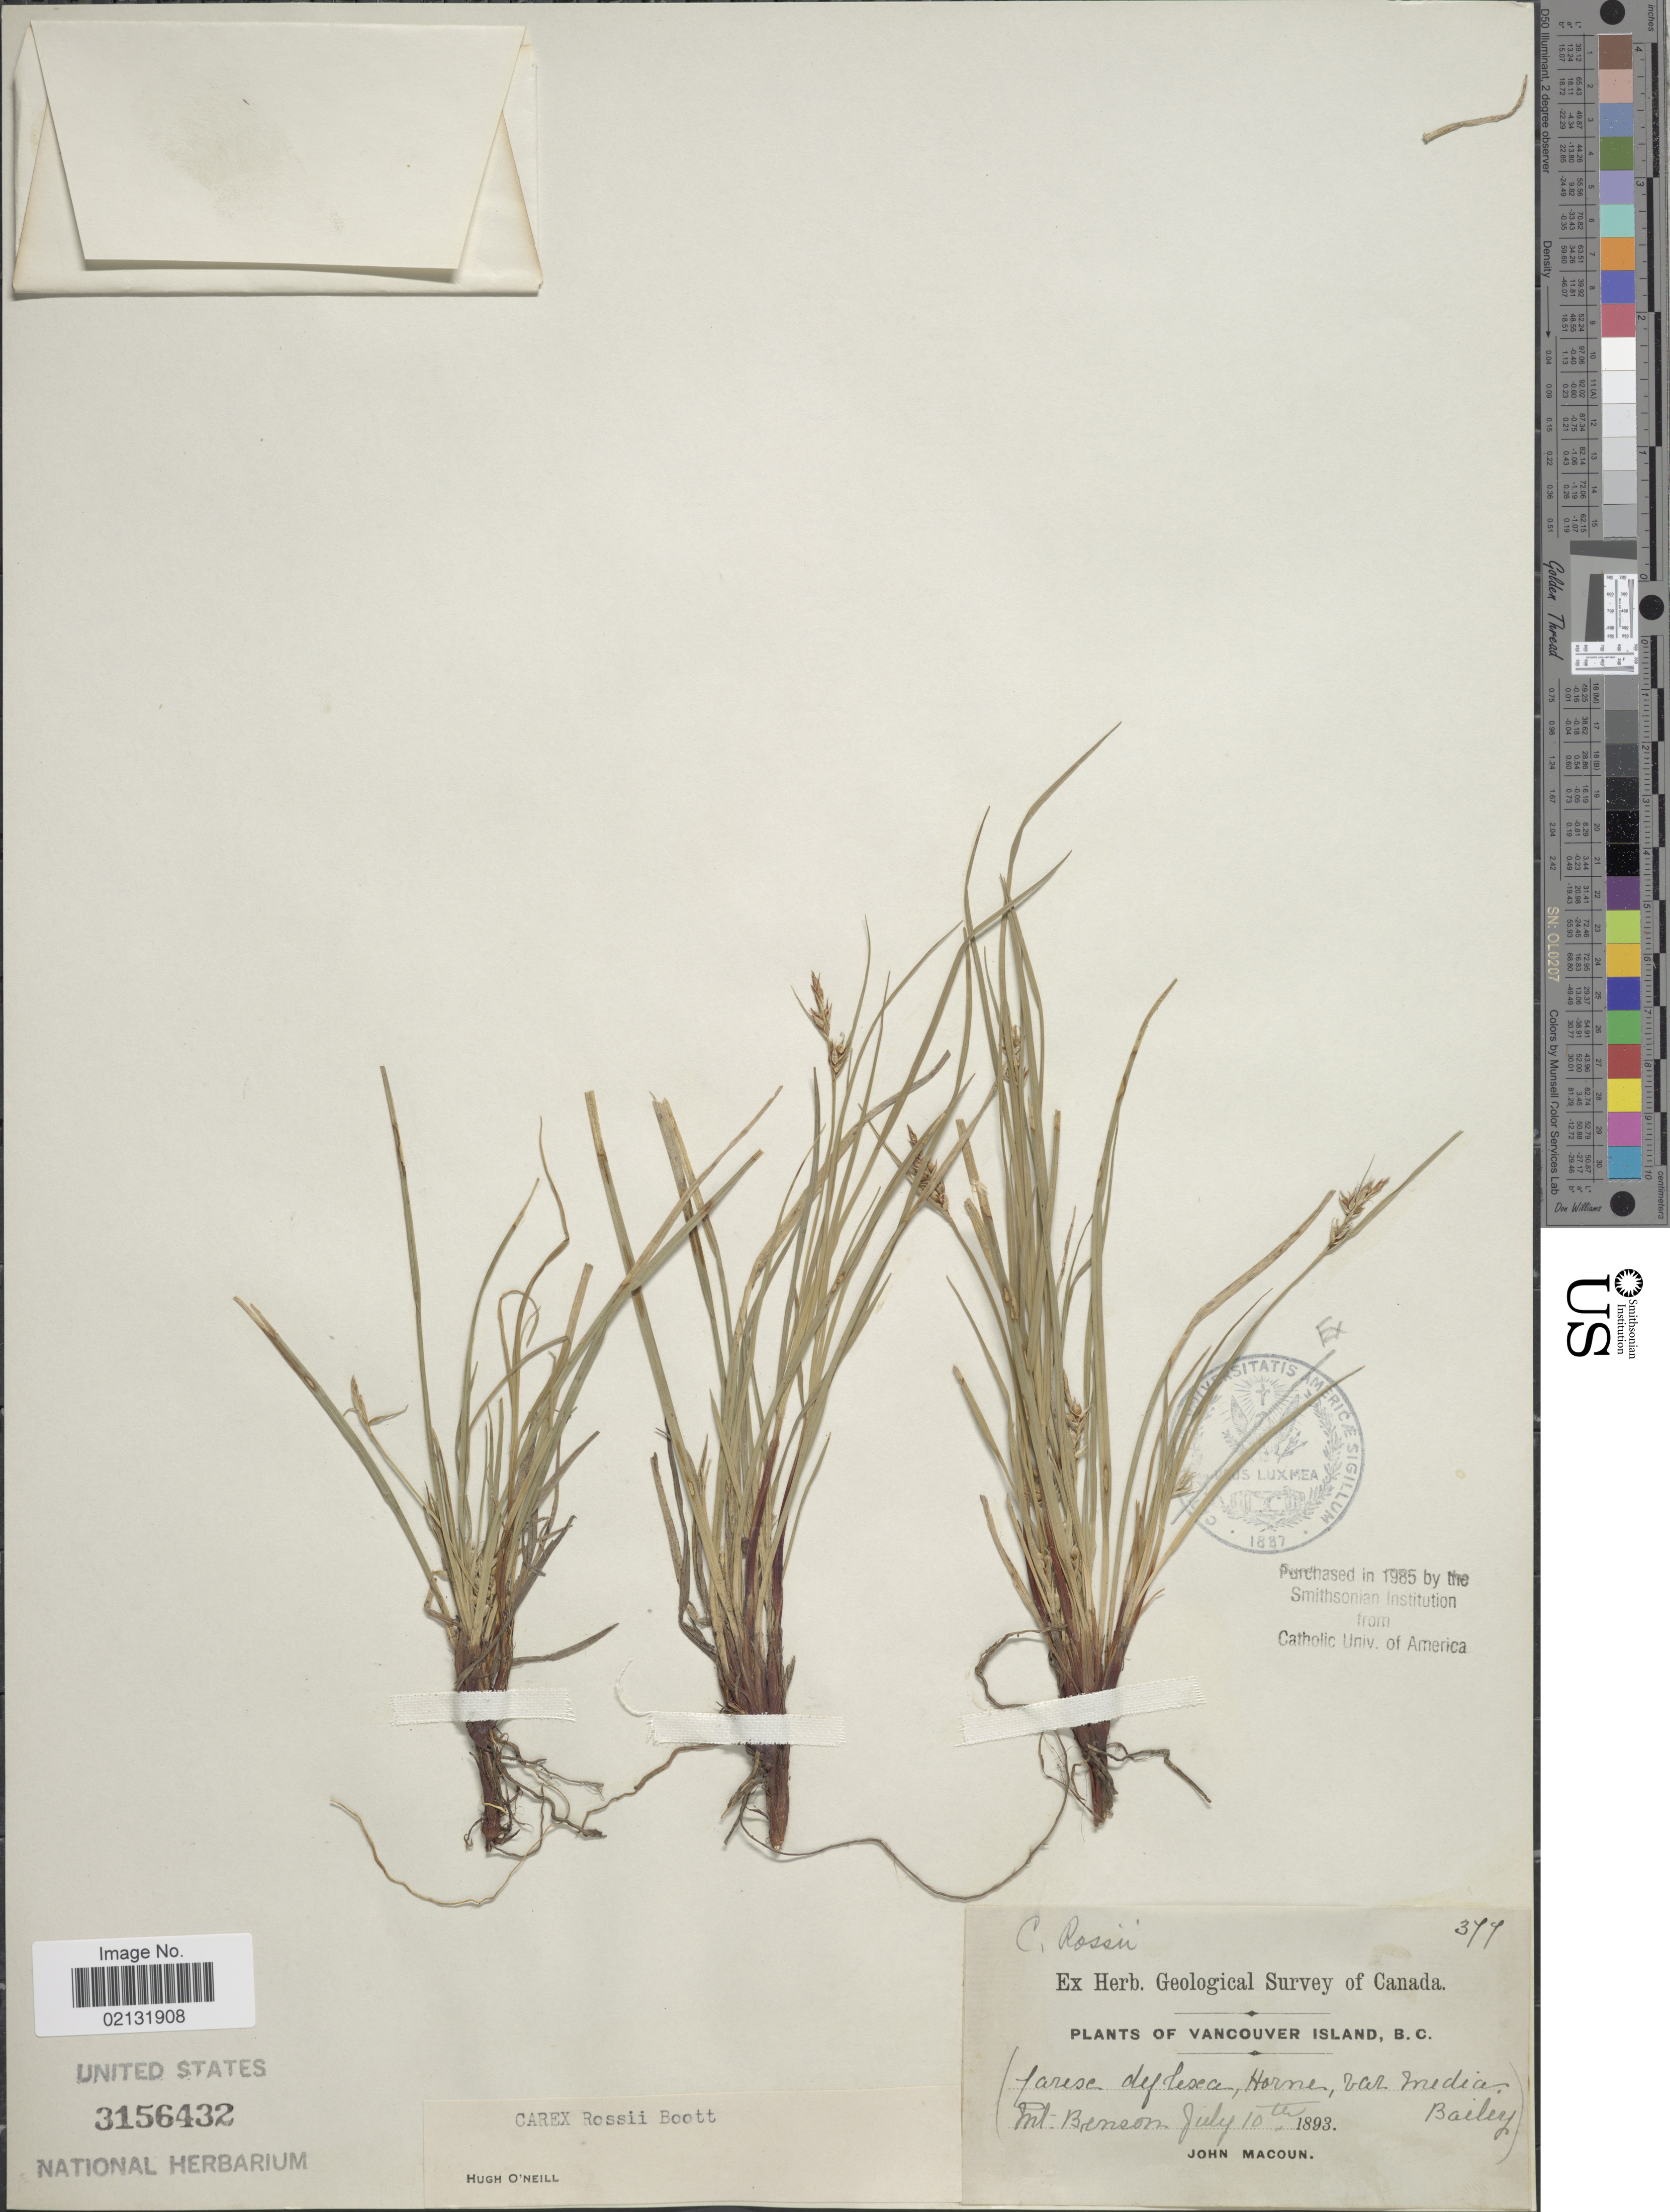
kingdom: Plantae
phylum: Tracheophyta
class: Liliopsida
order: Poales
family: Cyperaceae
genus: Carex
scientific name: Carex rossii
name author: Boott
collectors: J. Macoun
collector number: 377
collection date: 1893-07-10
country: Canada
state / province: British Columbia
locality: Vancouver Island, B.C. Mt. Benson.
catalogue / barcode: US 3156432